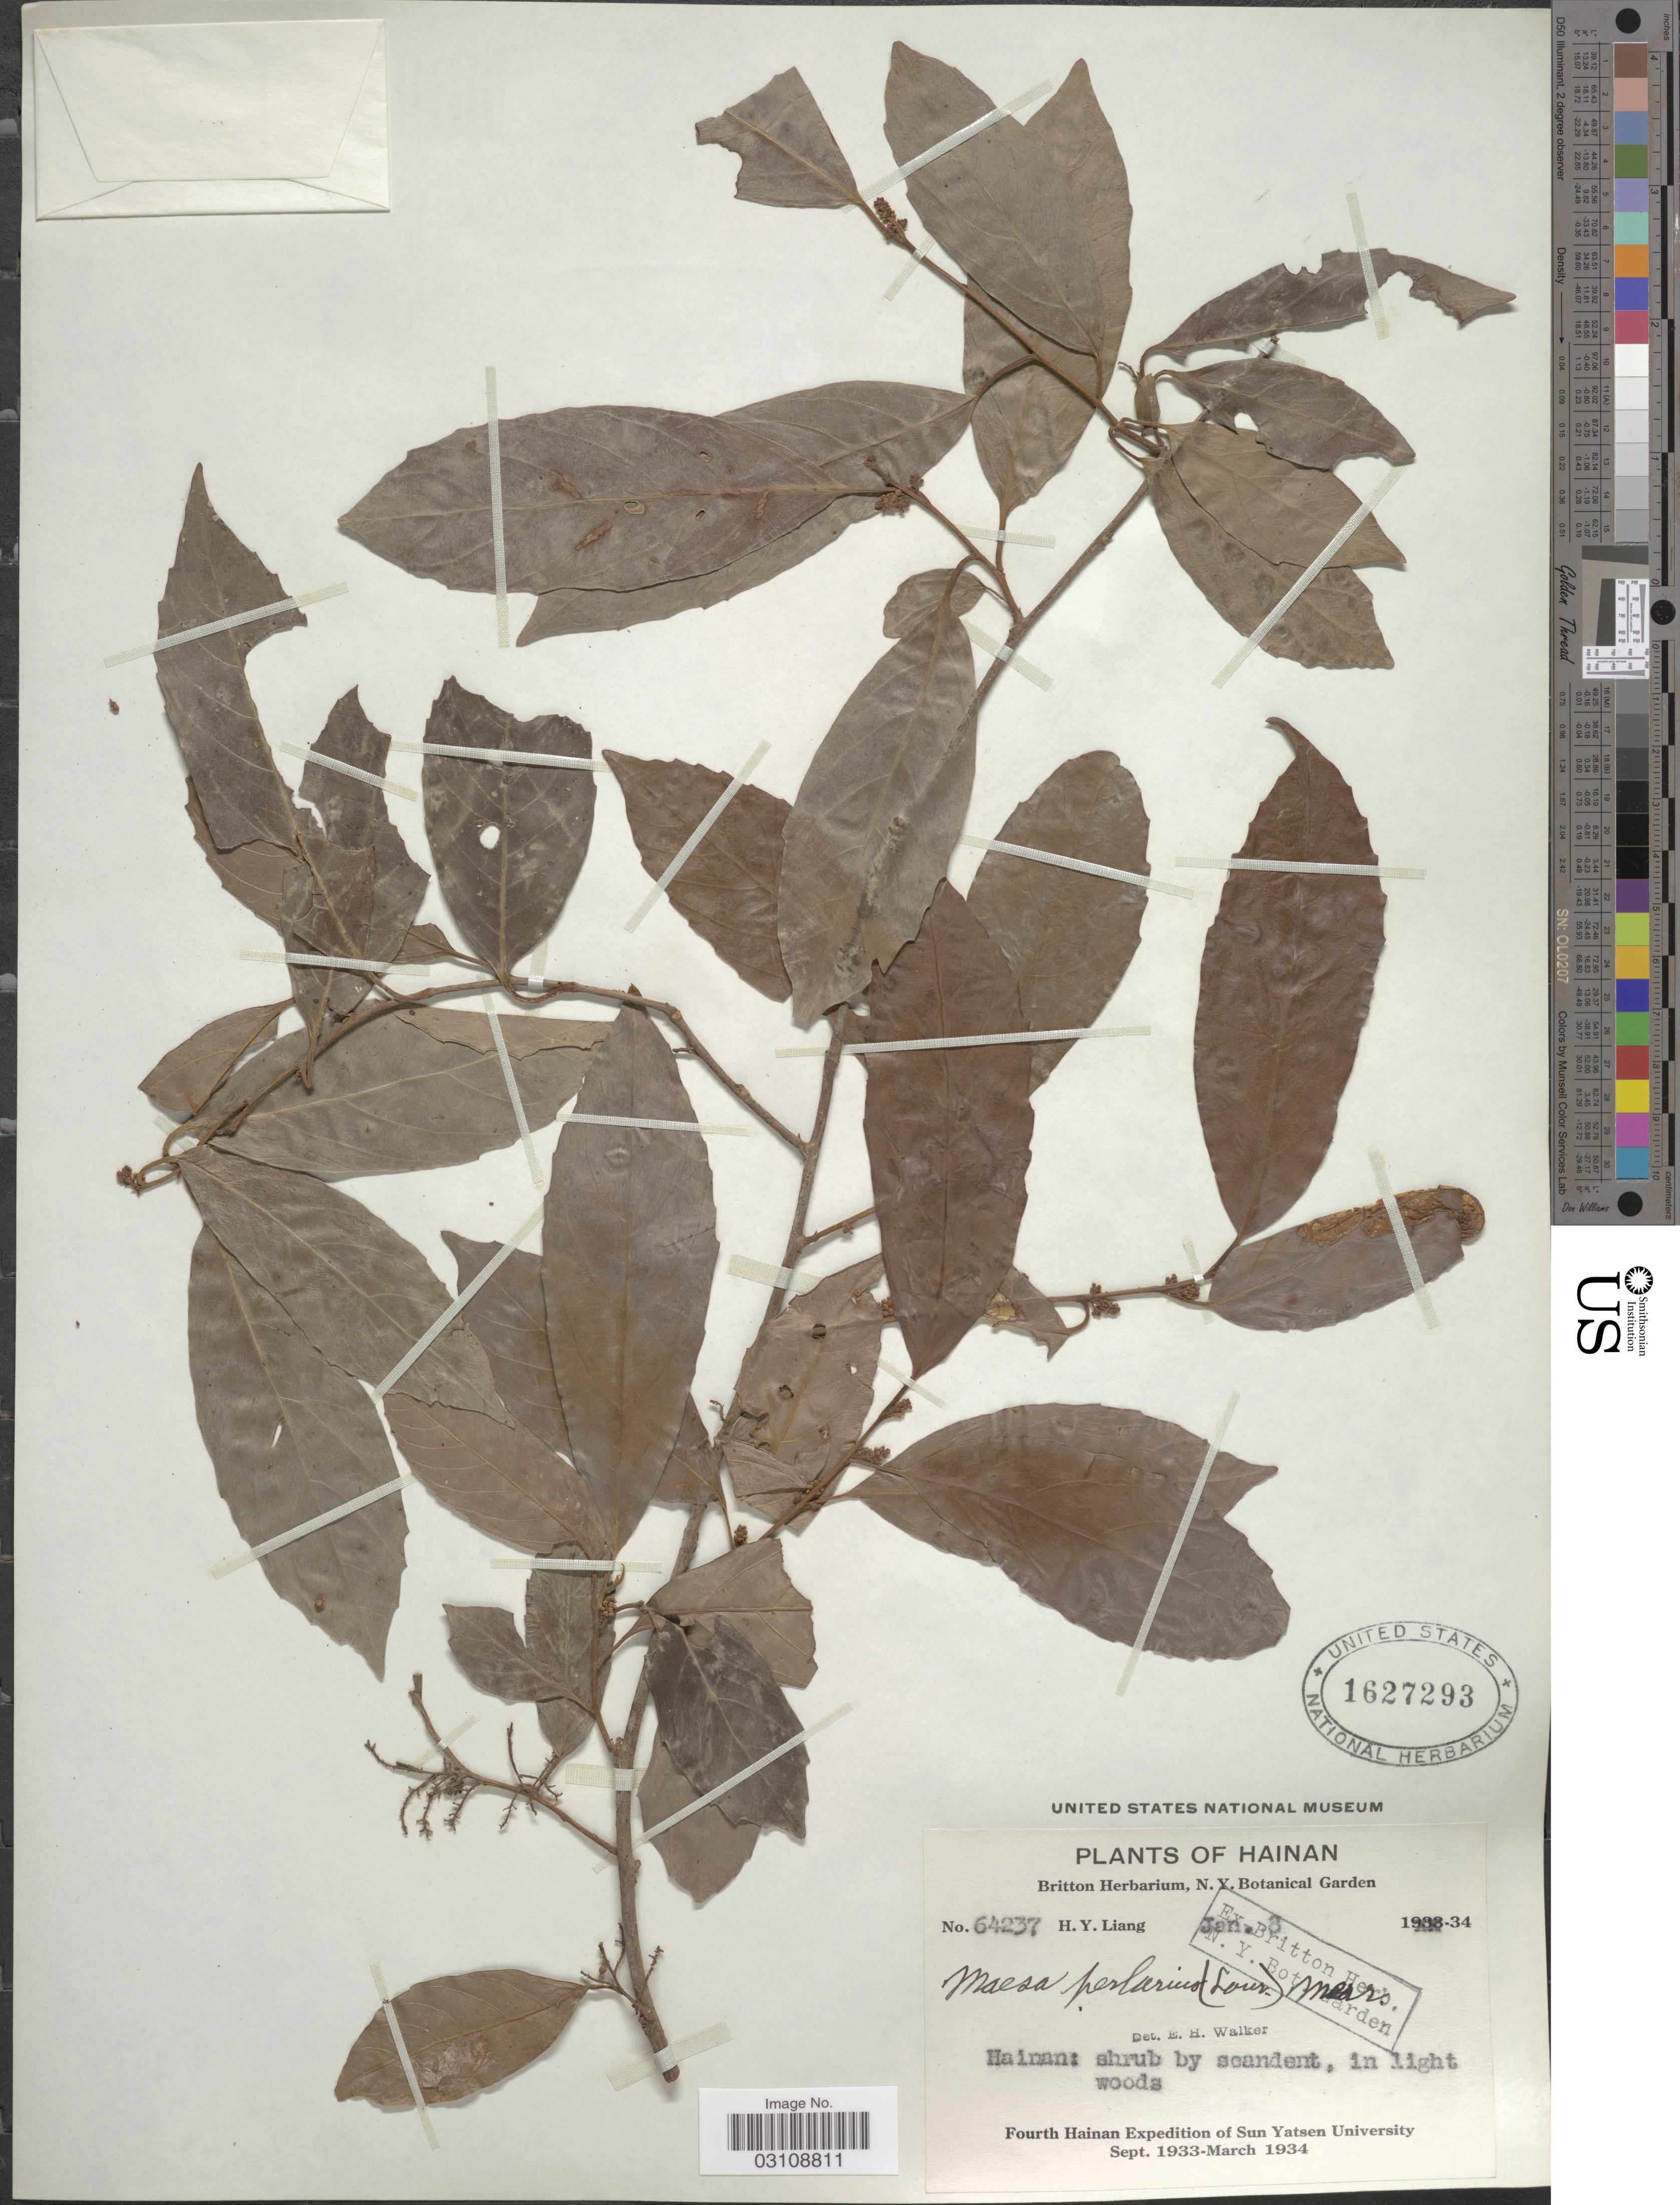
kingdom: Plantae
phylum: Tracheophyta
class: Magnoliopsida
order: Ericales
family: Primulaceae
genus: Maesa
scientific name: Maesa perlaria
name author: (Lour.) Merr.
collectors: H. Y. Liang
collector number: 64237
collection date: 1934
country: China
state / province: Hainan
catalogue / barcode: US 1627293